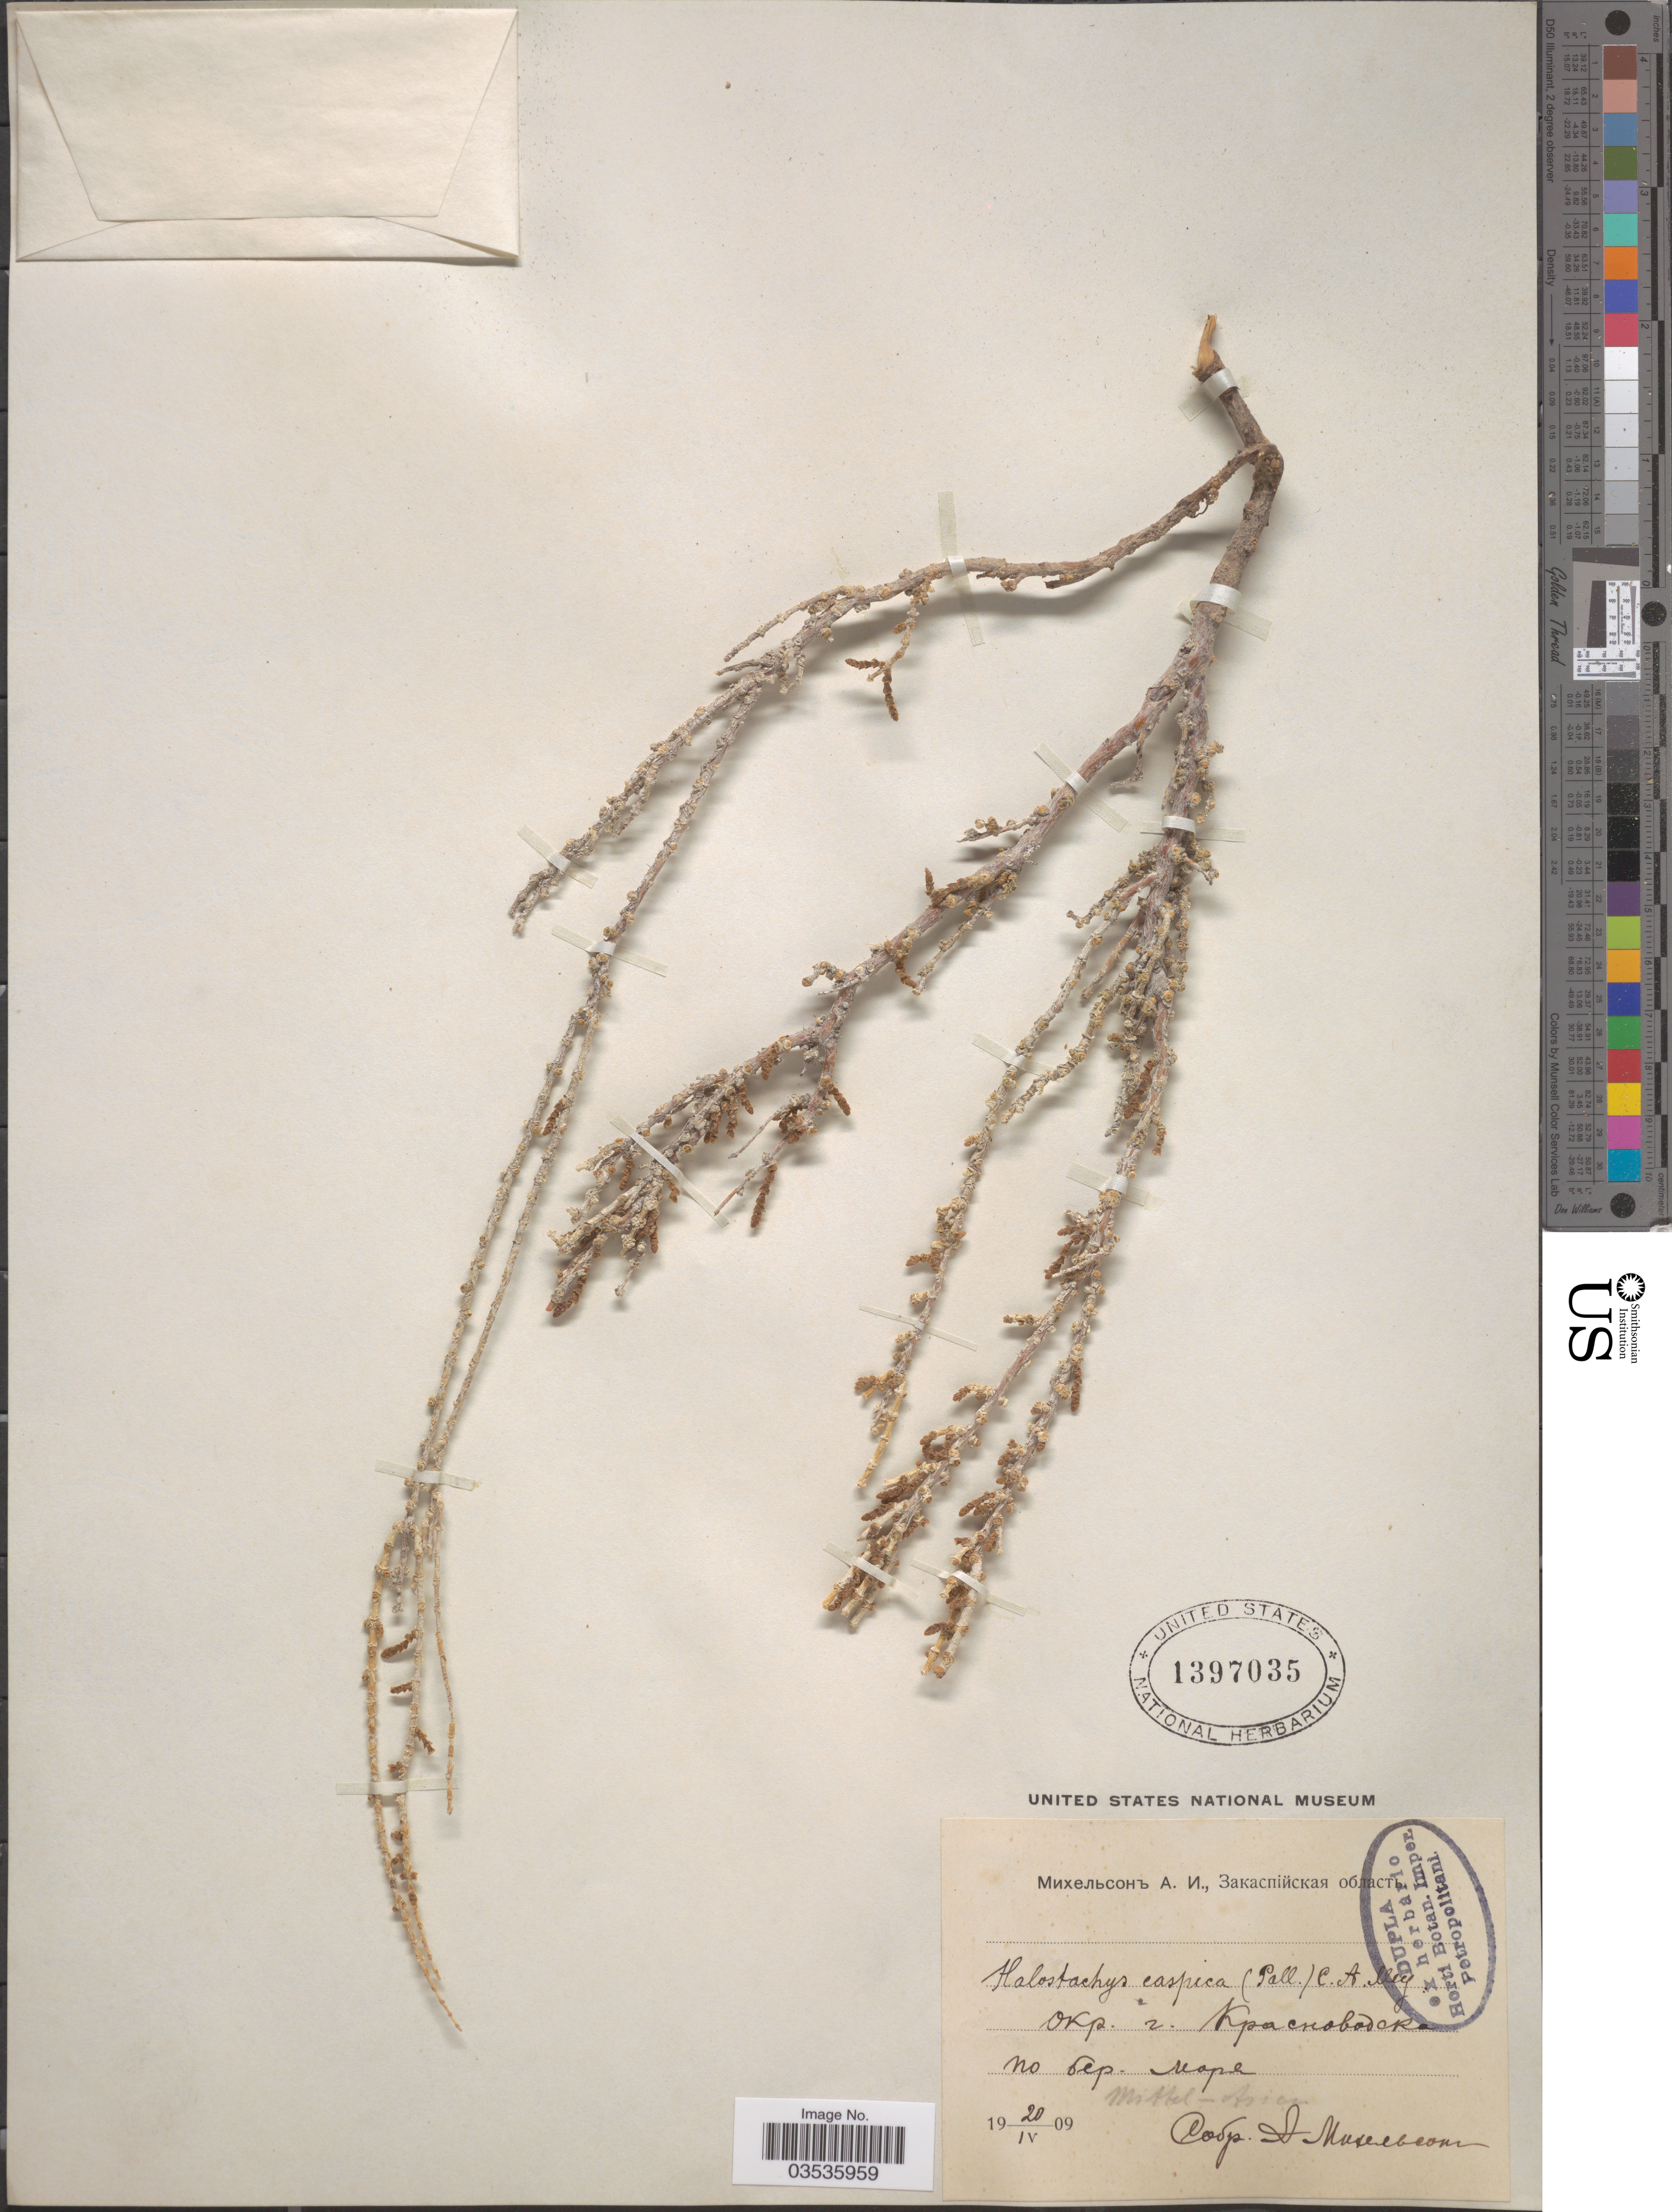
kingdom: Plantae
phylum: Tracheophyta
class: Magnoliopsida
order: Caryophyllales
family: Amaranthaceae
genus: Halostachys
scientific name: Halostachys caspica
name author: C.A. Mey.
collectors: A. Mikhelson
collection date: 1909-04-20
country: Turkmenistan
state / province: Balkan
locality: vicinity of Krasnovodsk (now Turkmenbasy).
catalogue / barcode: US 1397035